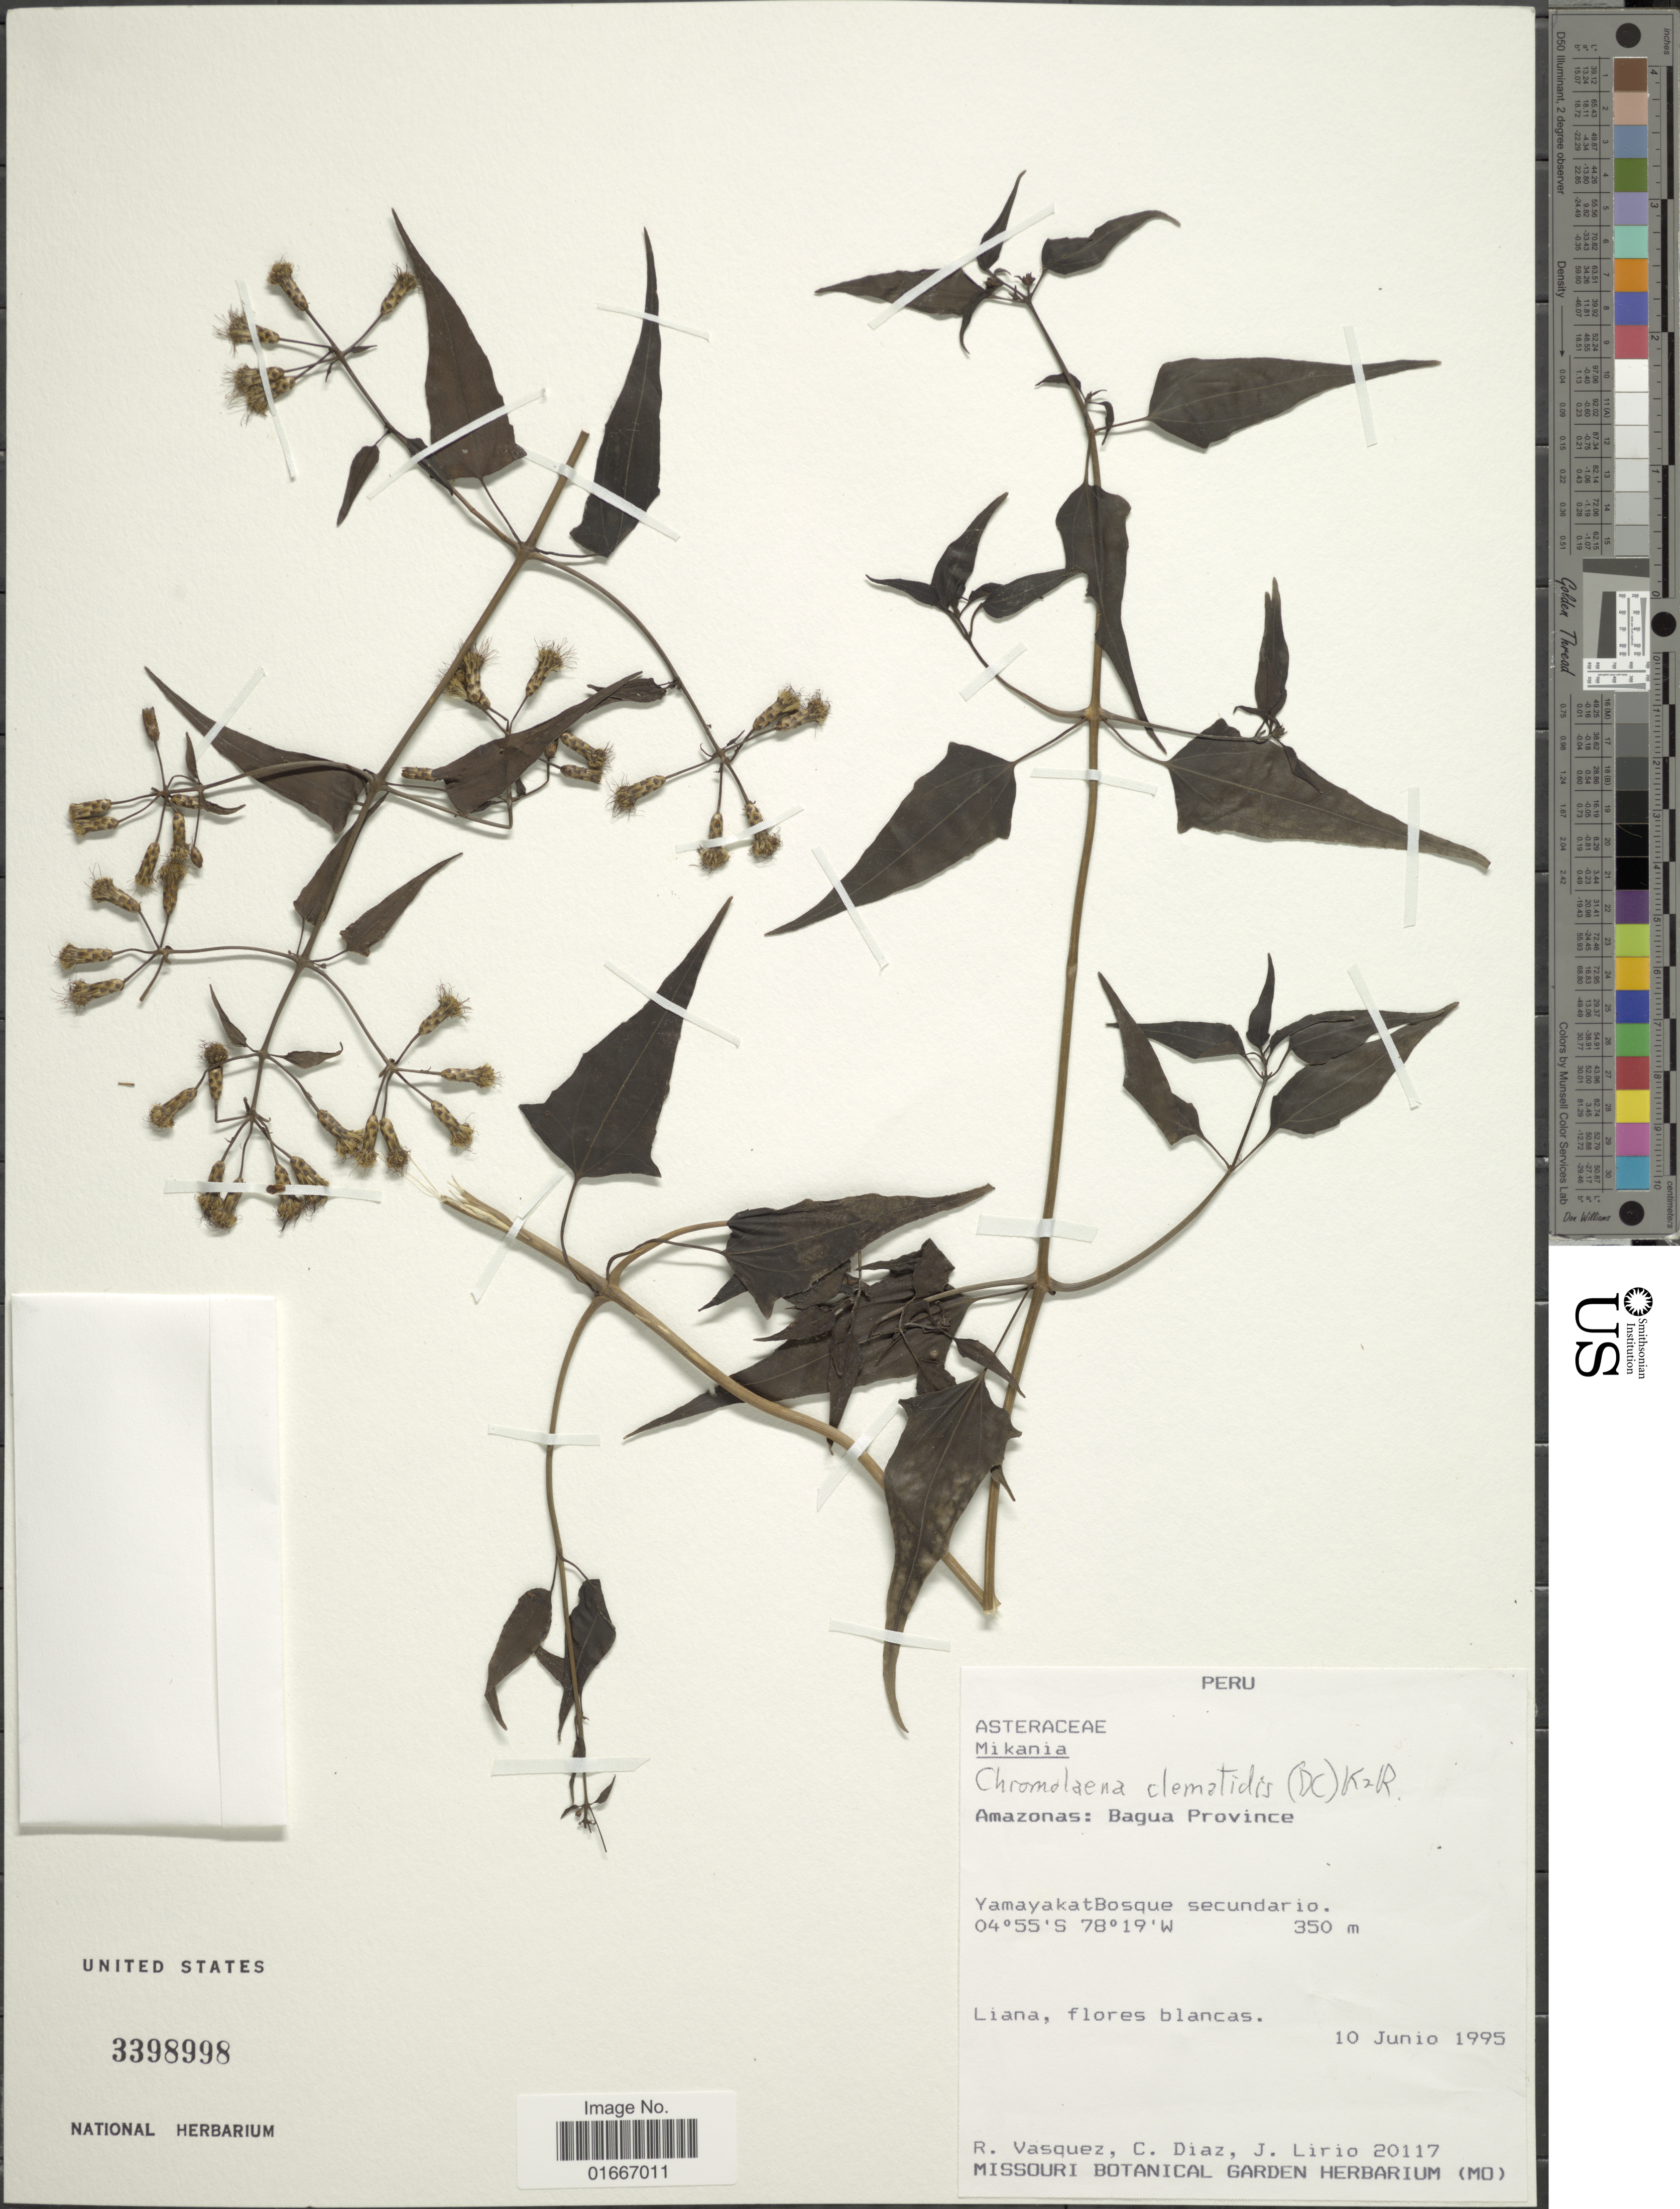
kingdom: Plantae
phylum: Tracheophyta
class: Magnoliopsida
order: Asterales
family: Asteraceae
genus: Chromolaena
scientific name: Chromolaena clematitis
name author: (DC.) R.M. King & H. Rob.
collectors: R. Vasquez, C. Díaz & E. J. Lirio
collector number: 20117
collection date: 1995-06-10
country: Peru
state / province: Amazonas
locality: Bagua Province. YamayakatBosque secundario.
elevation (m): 107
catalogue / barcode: US 3398998